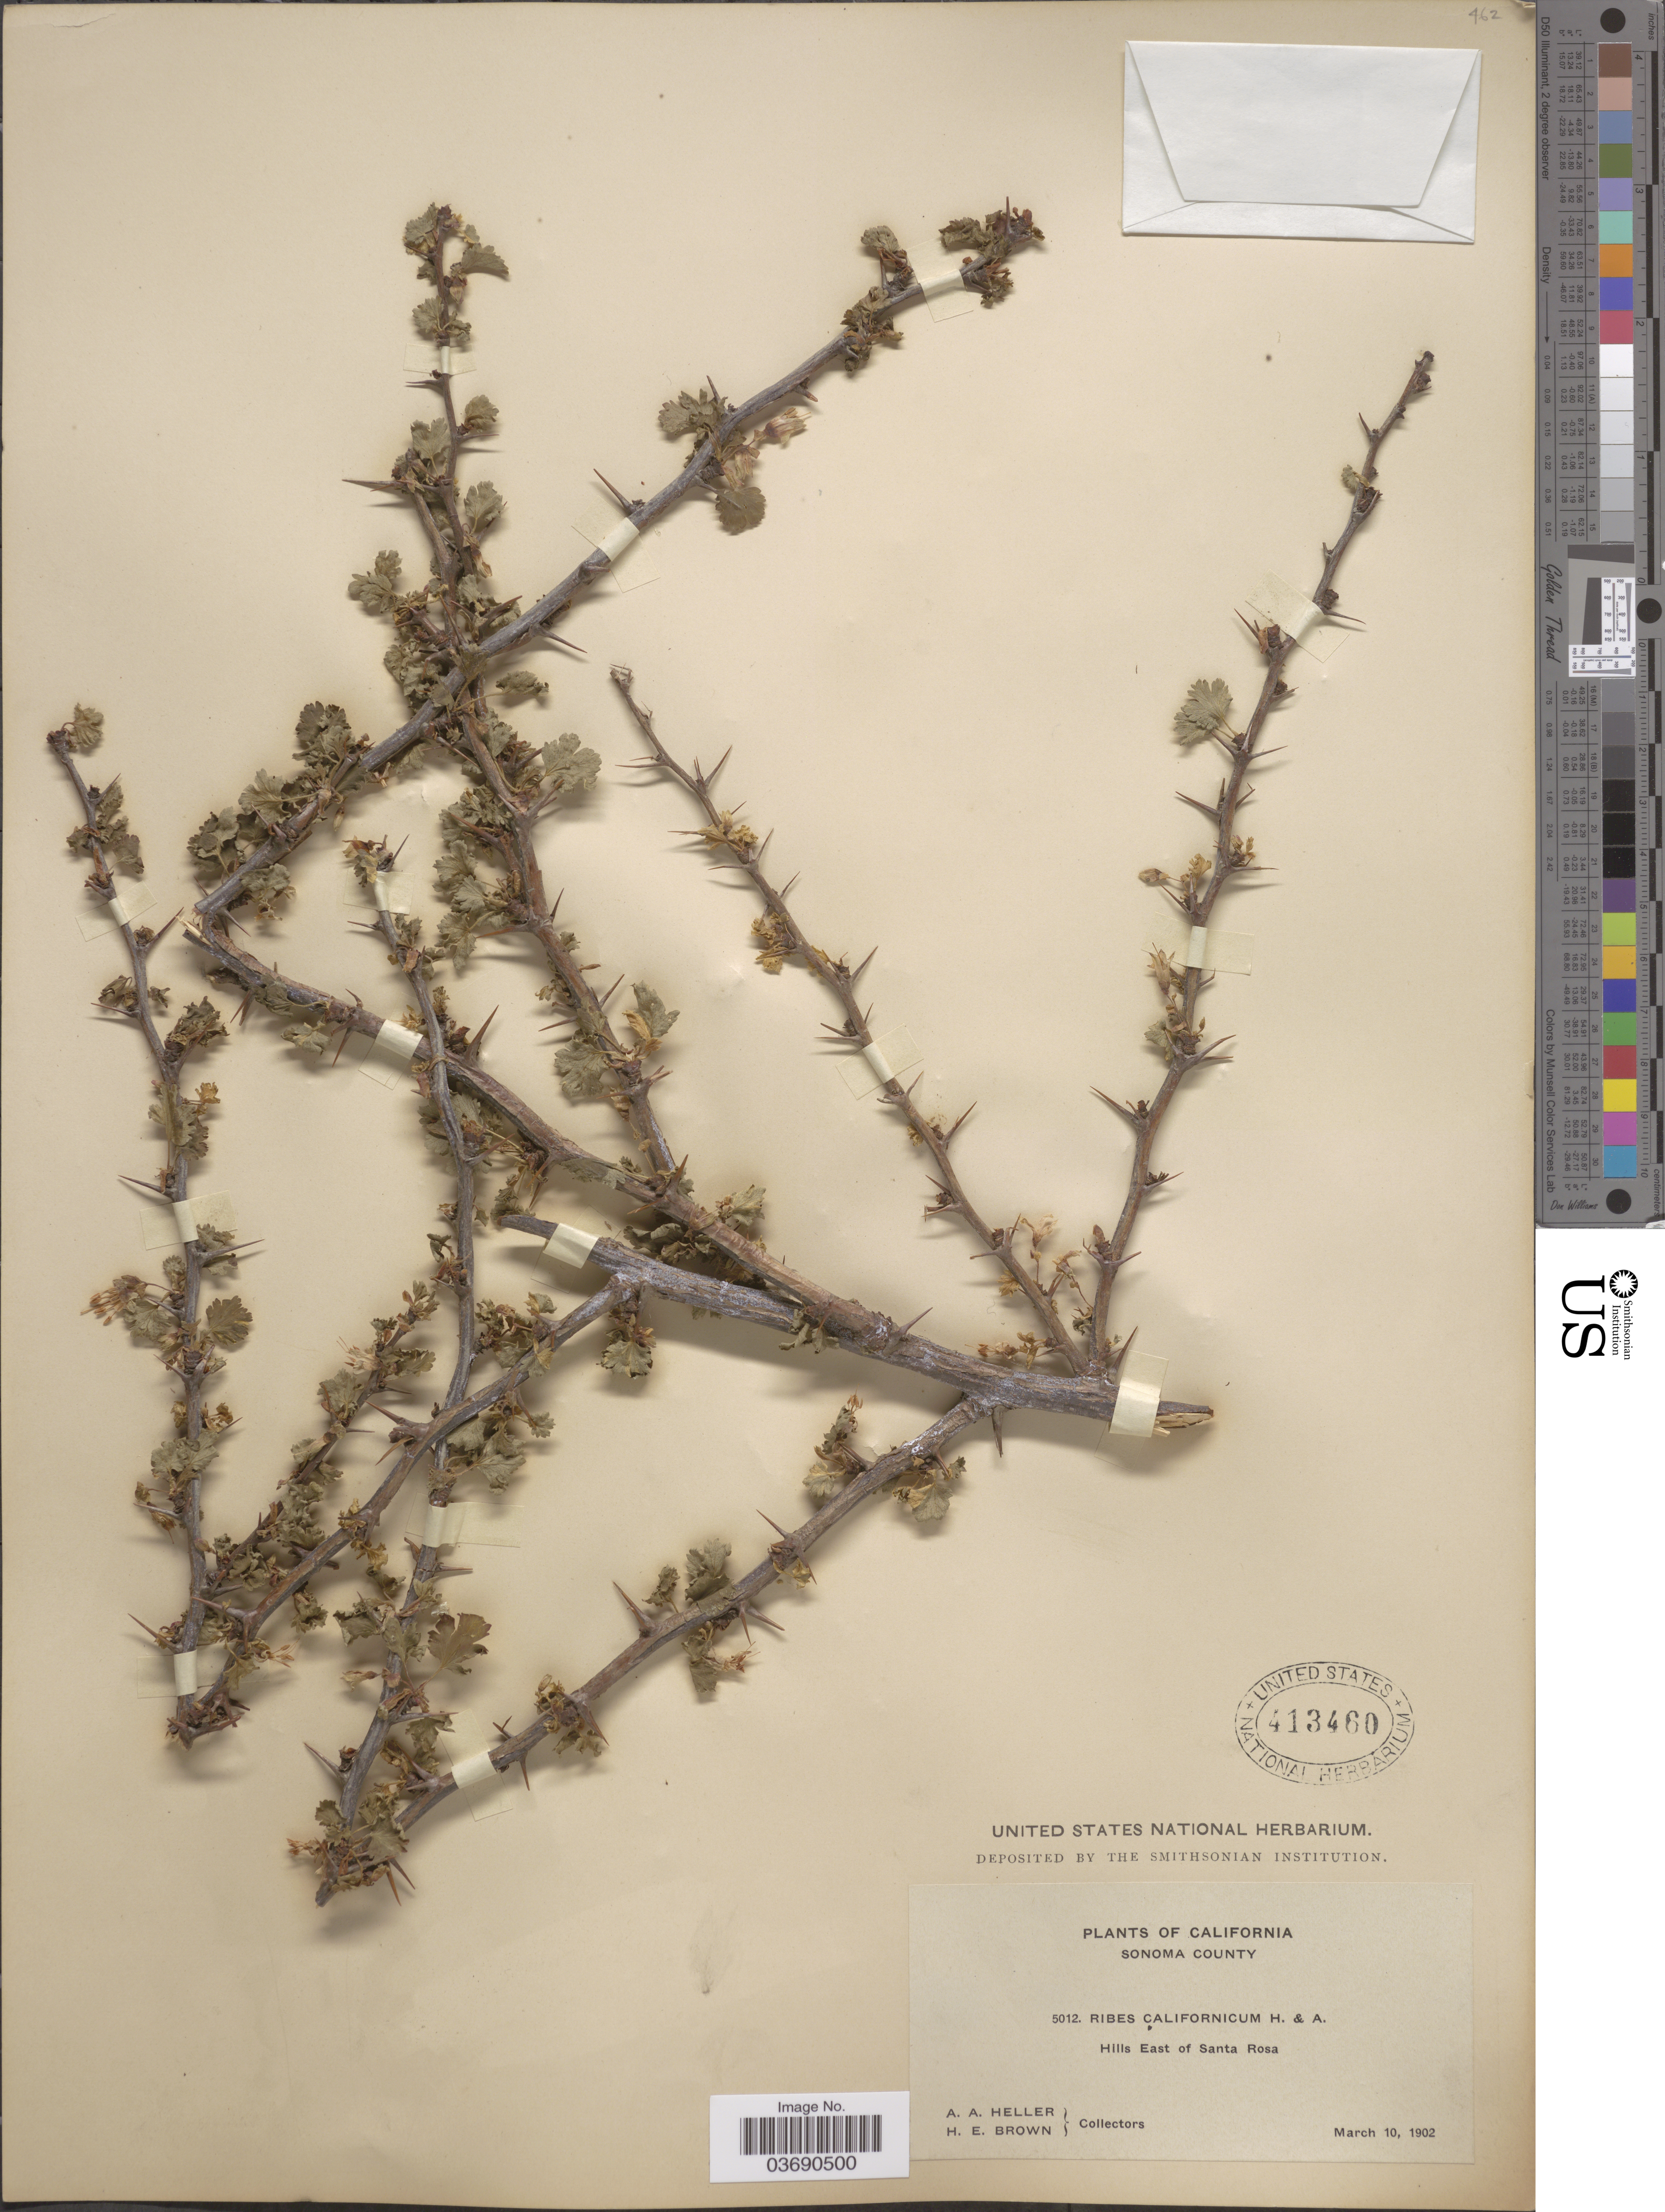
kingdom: Plantae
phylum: Tracheophyta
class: Magnoliopsida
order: Saxifragales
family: Grossulariaceae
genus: Ribes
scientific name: Ribes californicum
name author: Hook. & Arn.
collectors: A. A. Heller & H. E. Brown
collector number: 5012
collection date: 1902-03-10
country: United States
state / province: California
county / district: Sonoma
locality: Sonoma County. Hills East of Santa Rosa.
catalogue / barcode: US 413460